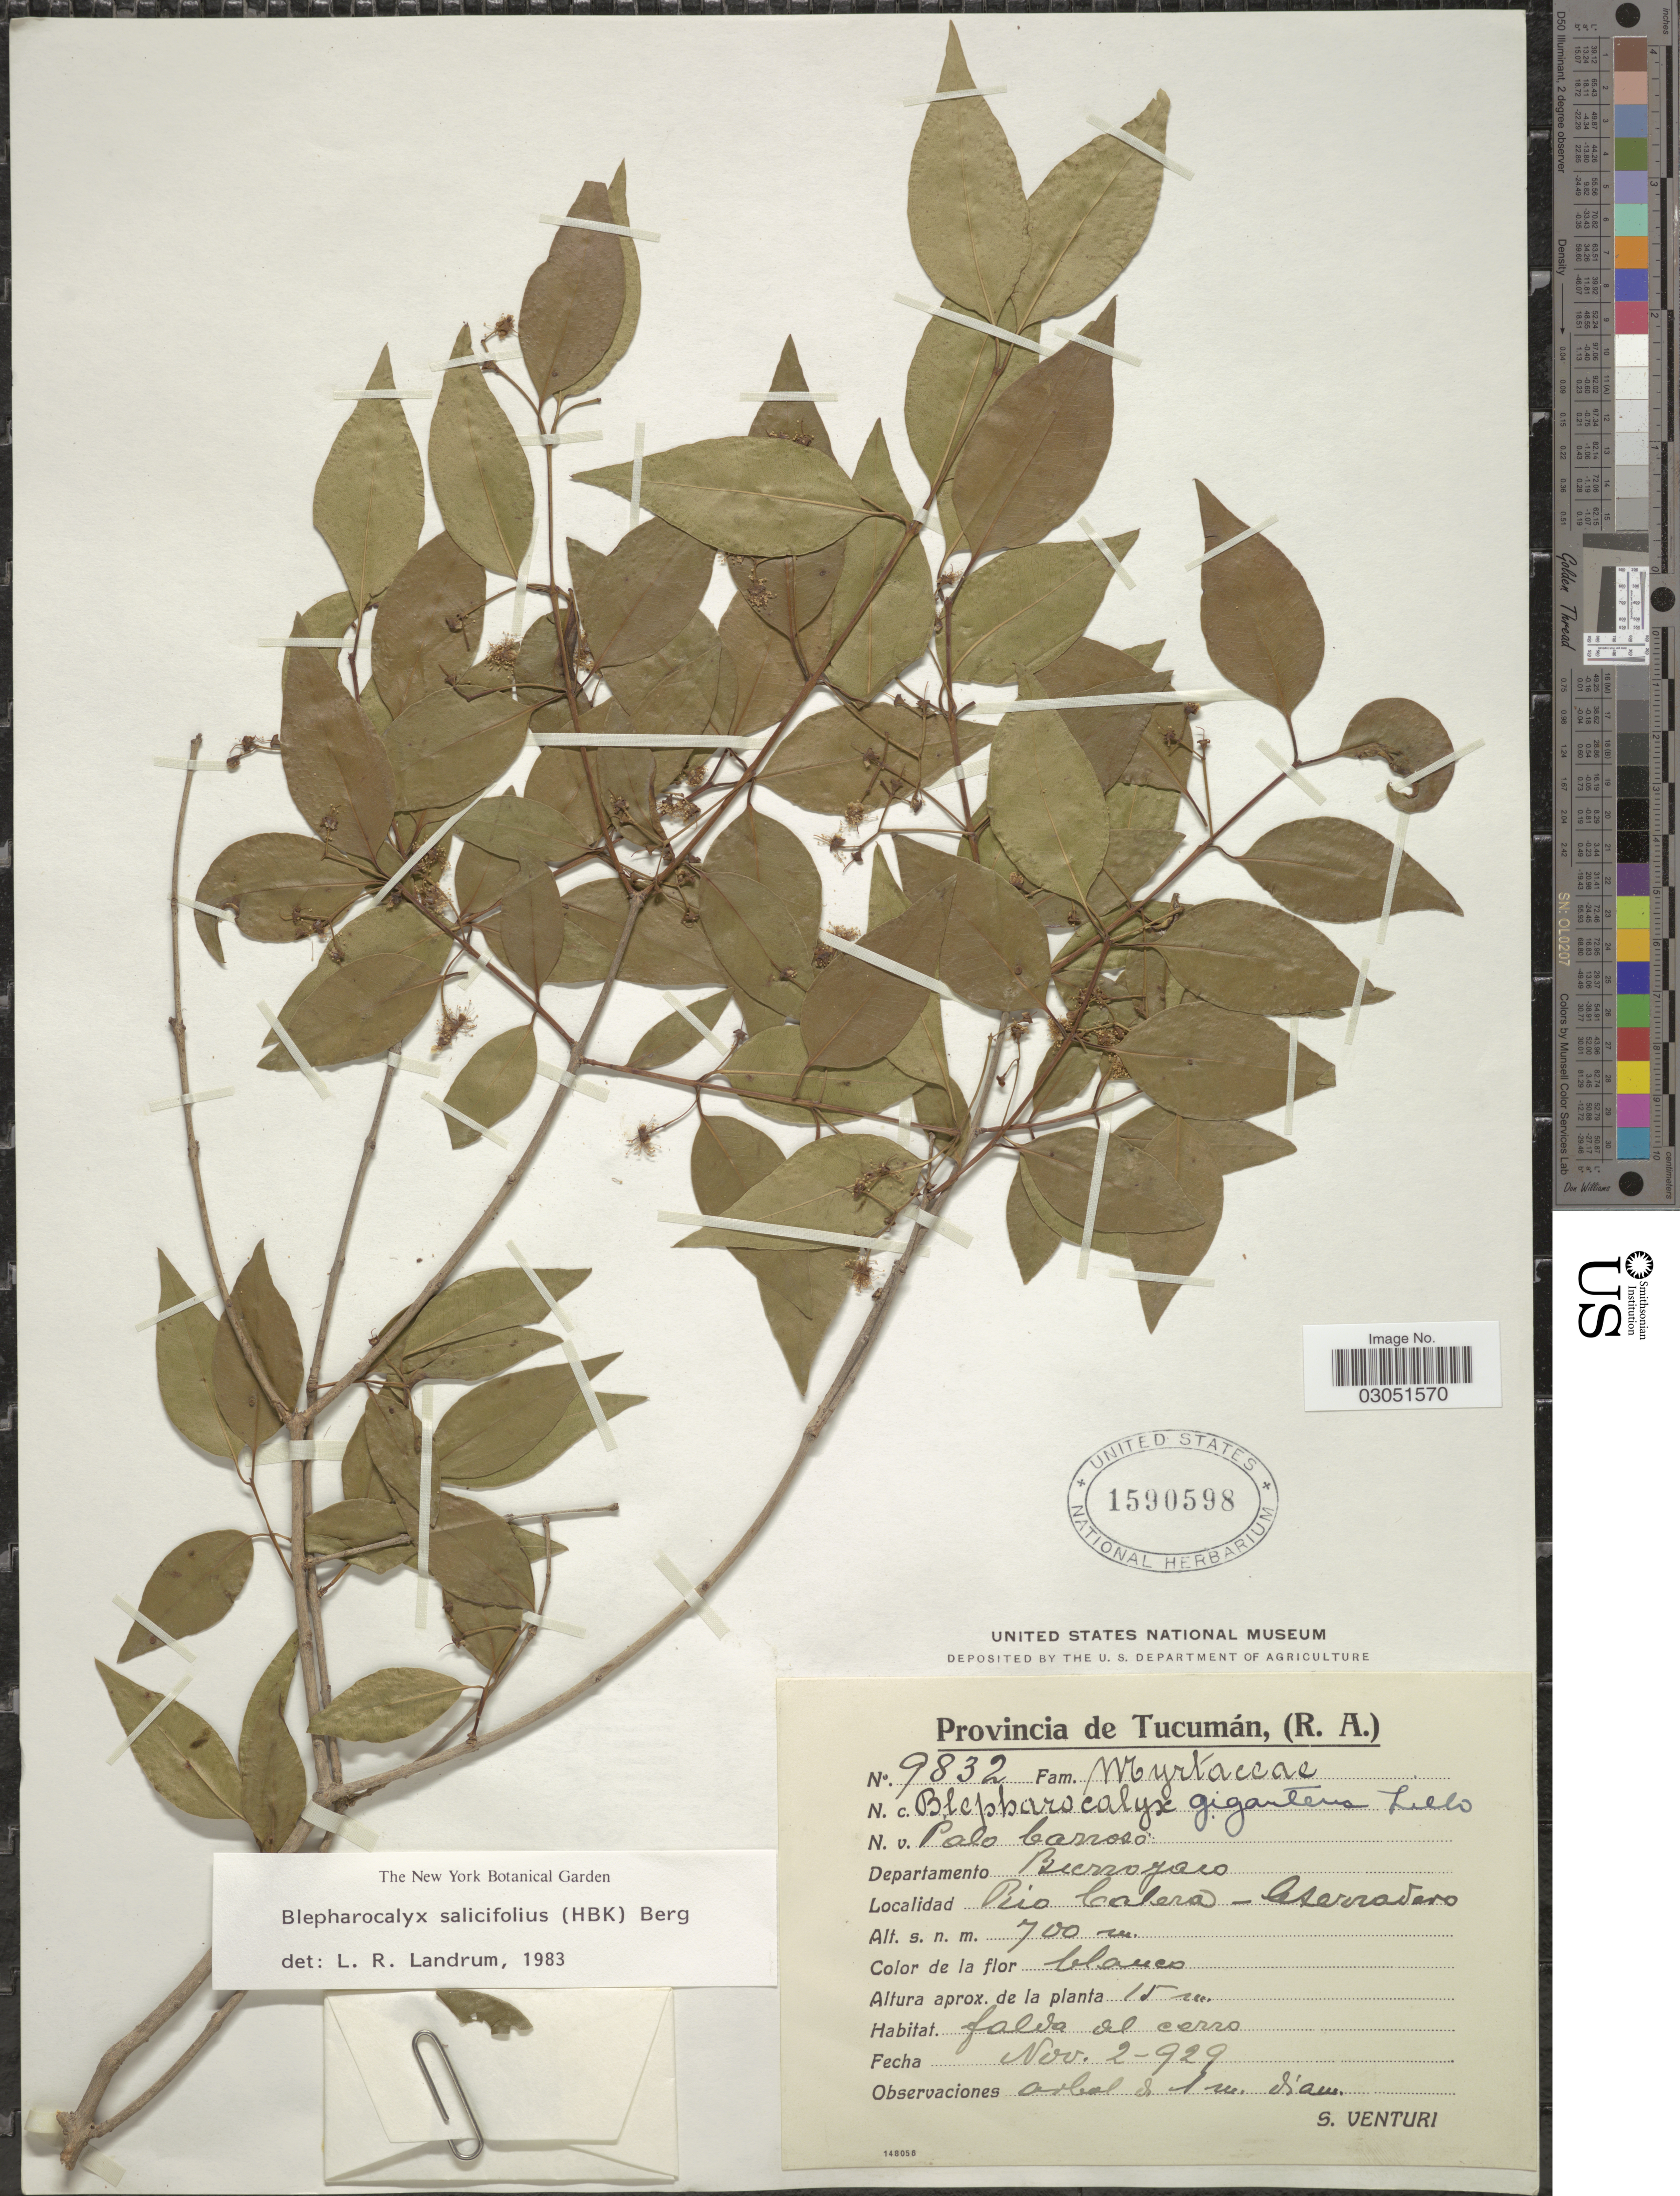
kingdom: Plantae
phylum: Tracheophyta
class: Magnoliopsida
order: Myrtales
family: Myrtaceae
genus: Blepharocalyx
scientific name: Blepharocalyx salicifolius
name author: (Kunth) O. Berg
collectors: S. Venturi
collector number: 9832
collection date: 1929-11-02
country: Argentina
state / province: Tucuman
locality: Departamento Burruyacu, Rio Calera-Aserradero.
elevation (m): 700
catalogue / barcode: US 1590598